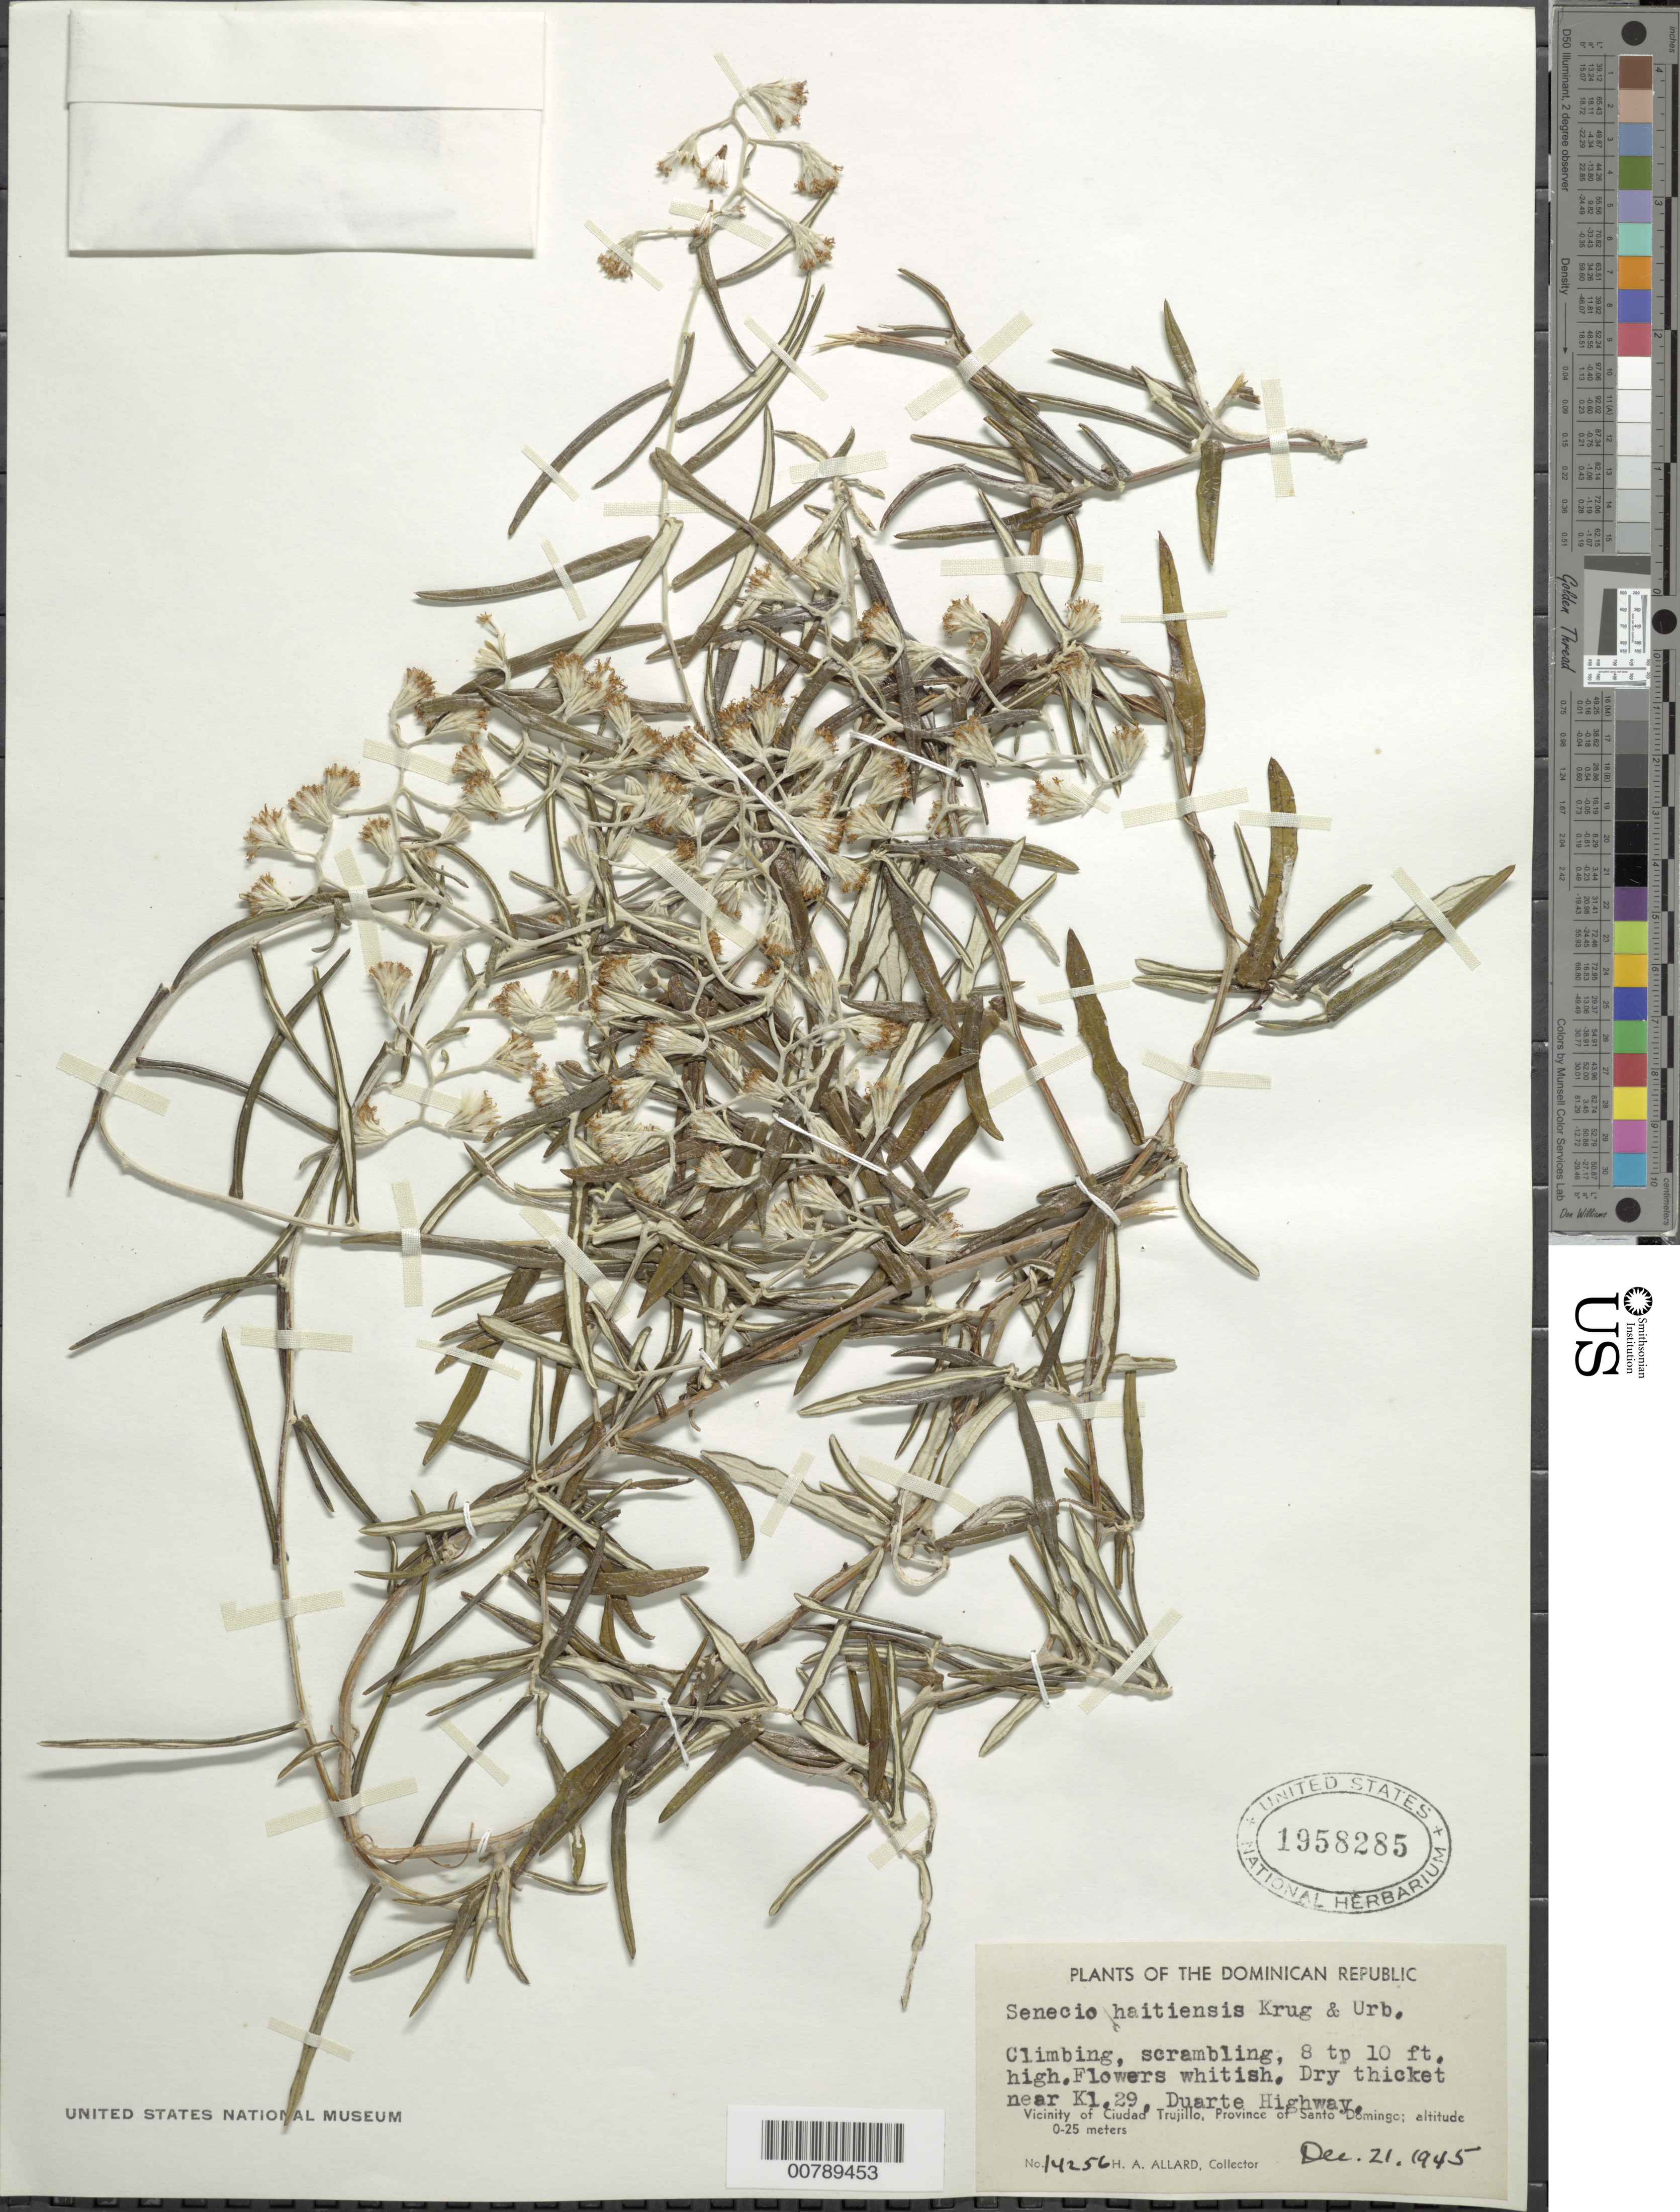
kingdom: Plantae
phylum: Tracheophyta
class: Magnoliopsida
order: Asterales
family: Asteraceae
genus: Senecio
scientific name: Senecio haitiensis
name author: Krug & Urb.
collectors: H. A. Allard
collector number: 14256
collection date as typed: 21 Dec 1945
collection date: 1945-12-21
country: Dominican Republic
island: Hispaniola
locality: Vicinity of Ciudad Trujillo, province of Santo Domingo. Dry thicket near Km. 29, Duarte Highway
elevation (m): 0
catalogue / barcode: US 1958285